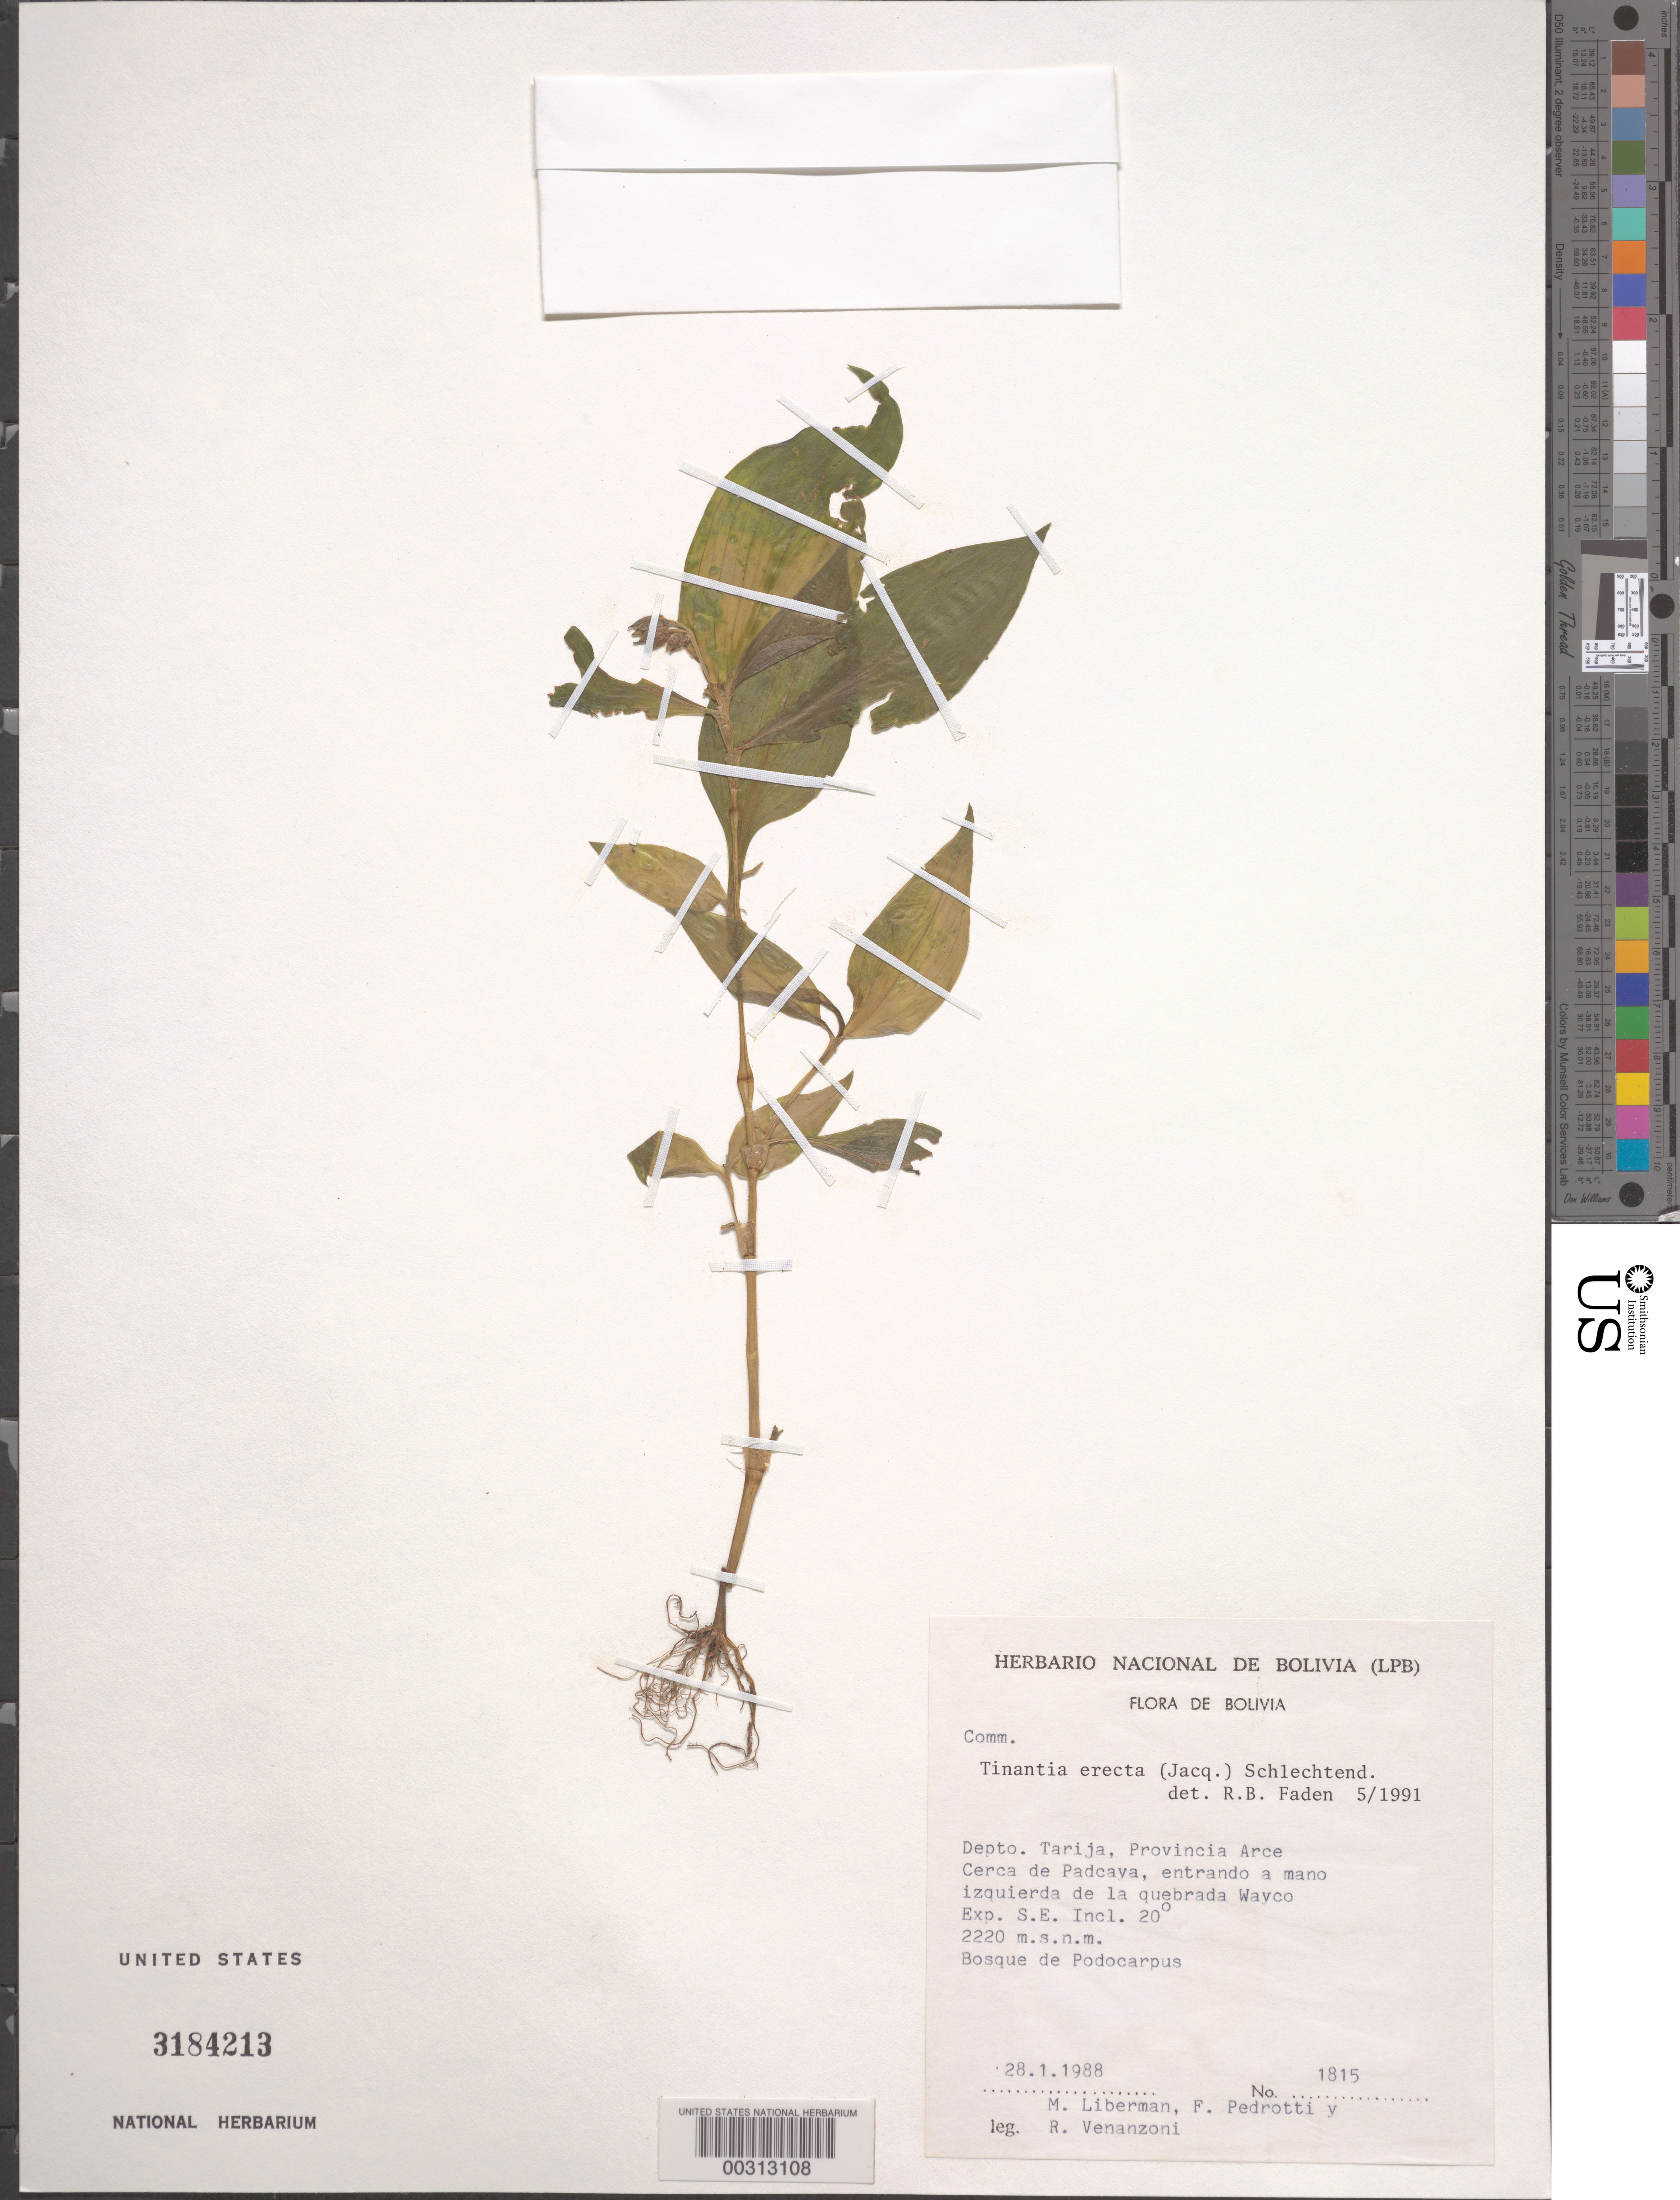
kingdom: Plantae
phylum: Tracheophyta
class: Liliopsida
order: Commelinales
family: Commelinaceae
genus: Tinantia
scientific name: Tinantia erecta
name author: (Jacq.) Fenzl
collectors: M. Liberman, F. Pedrotti & R. Venanzoni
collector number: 1815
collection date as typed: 28 Jan 1988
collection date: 1988-01-28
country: Bolivia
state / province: Tarija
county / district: Arce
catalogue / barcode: US 3184213